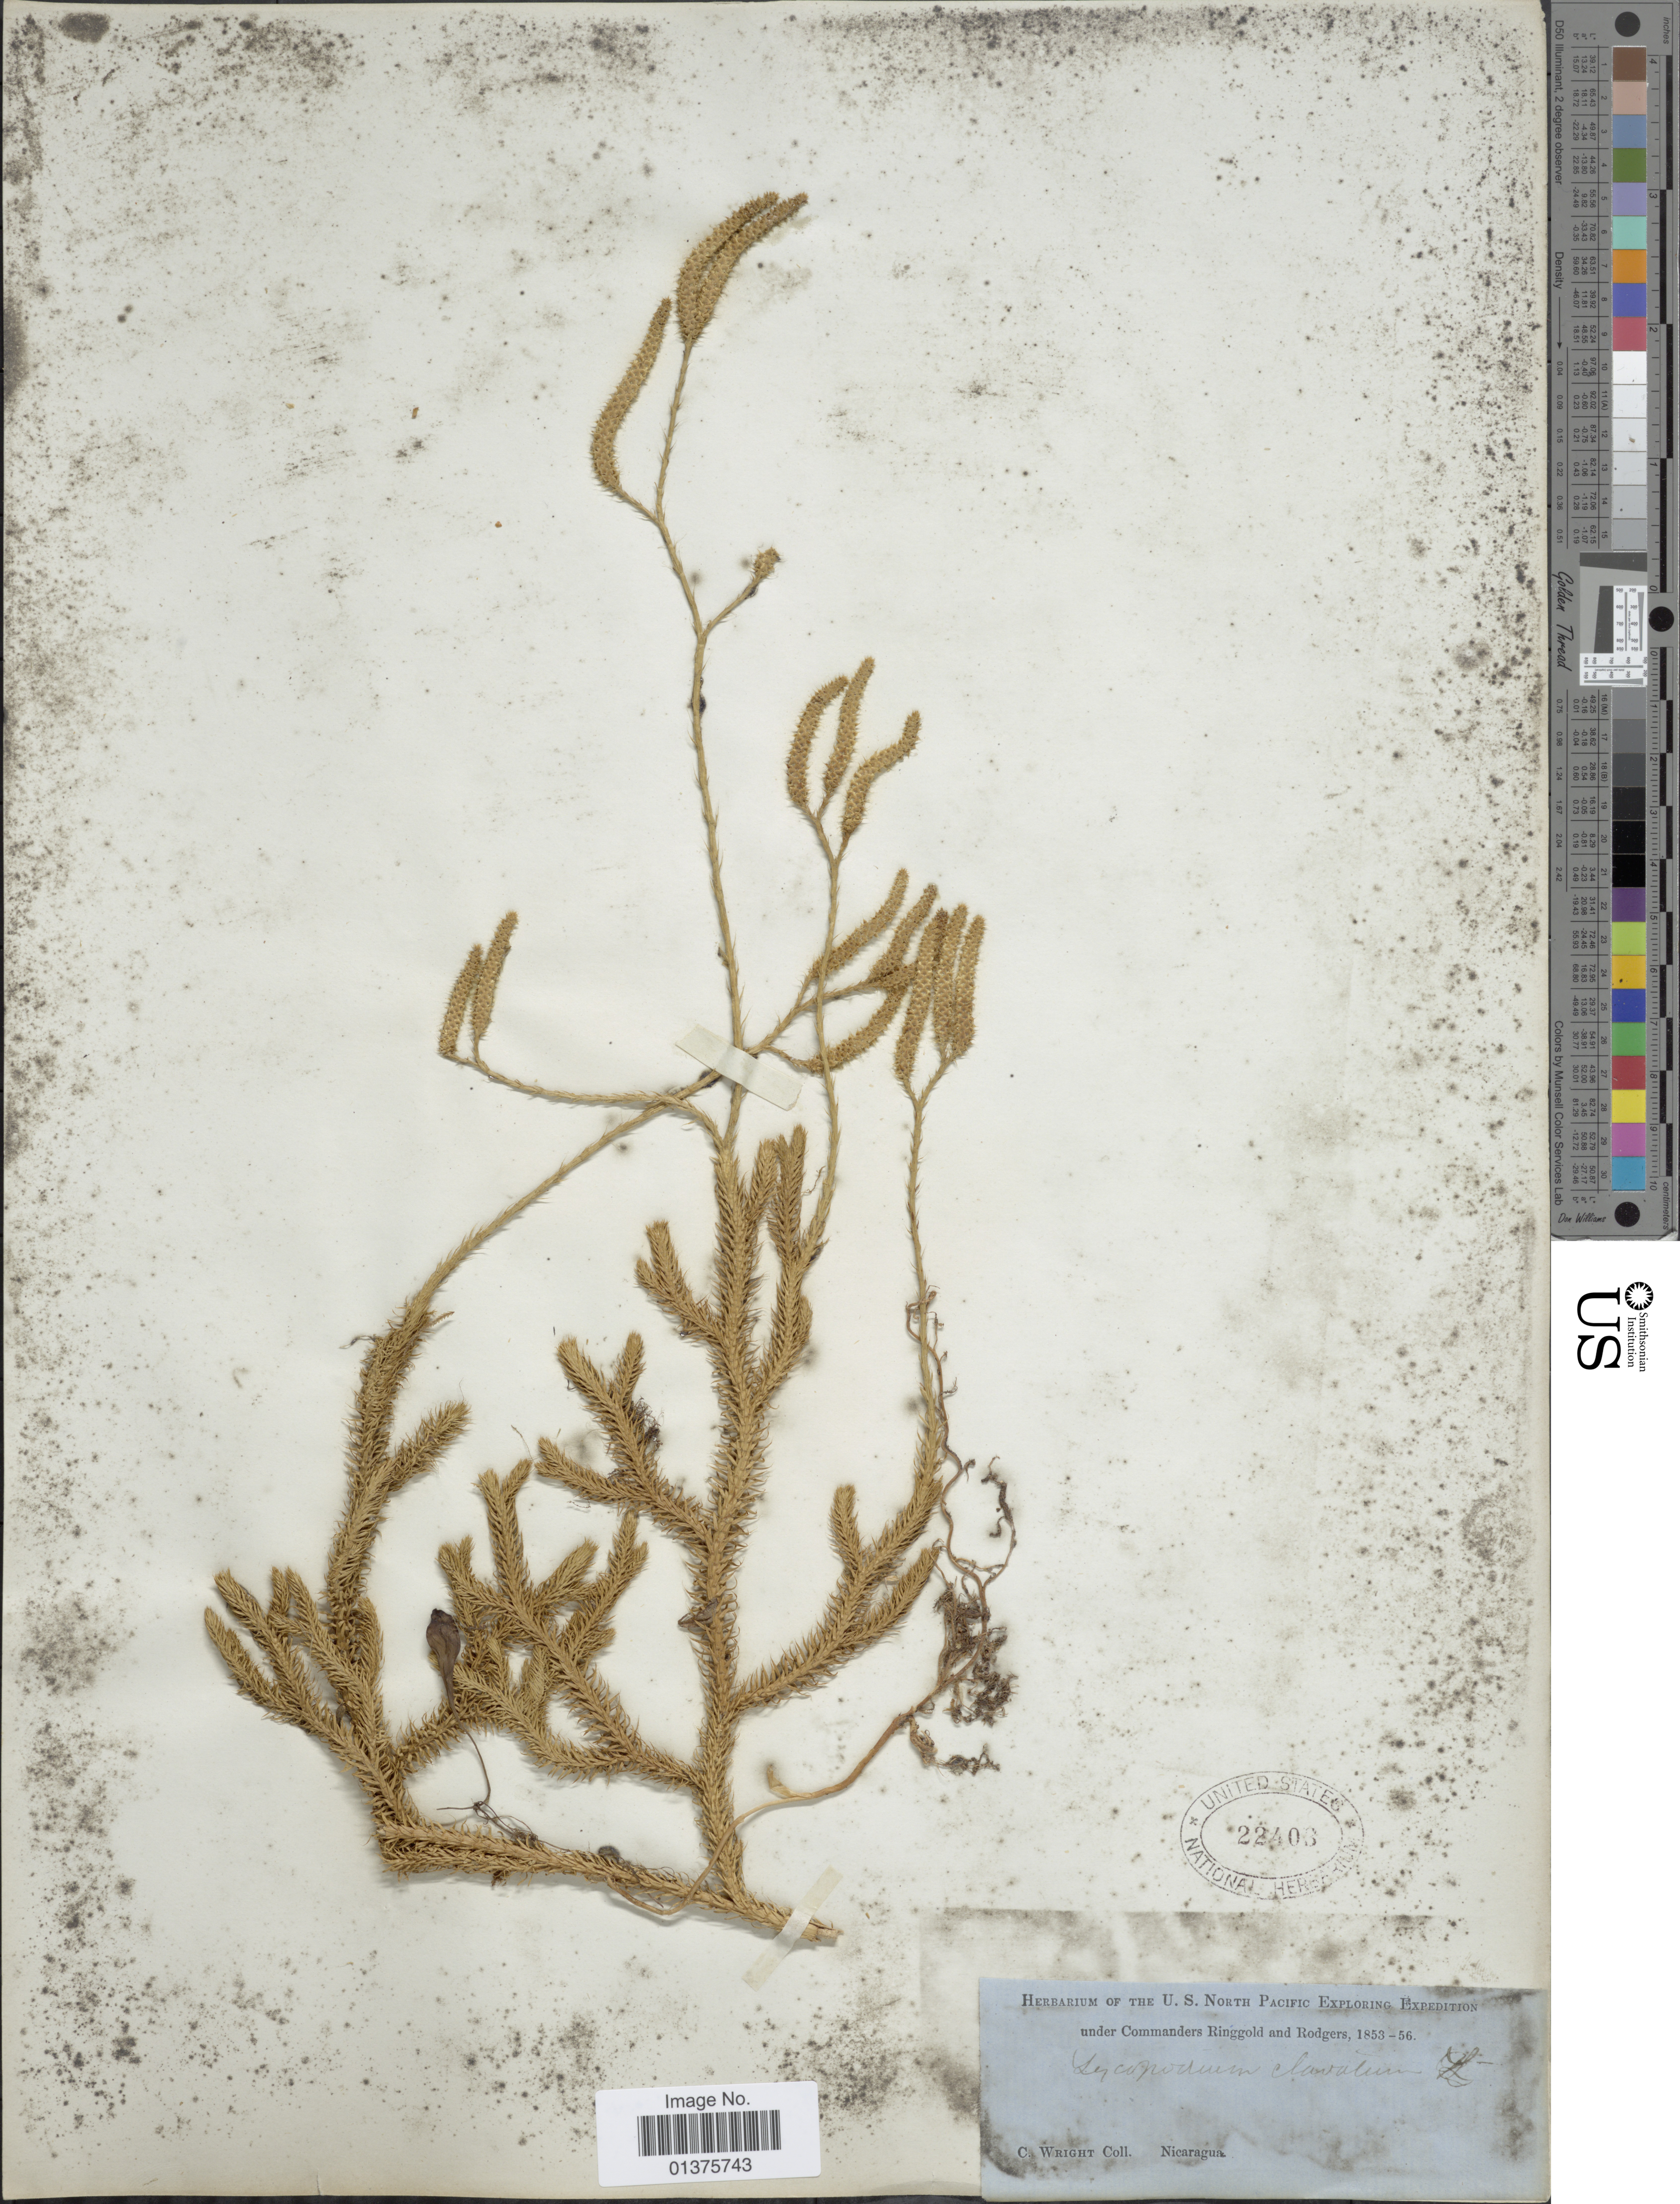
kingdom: Plantae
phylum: Tracheophyta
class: Lycopodiopsida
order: Lycopodiales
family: Lycopodiaceae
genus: Lycopodium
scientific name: Lycopodium clavatum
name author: L.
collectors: C. Wright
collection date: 1853/1856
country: Nicaragua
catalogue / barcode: US 22403